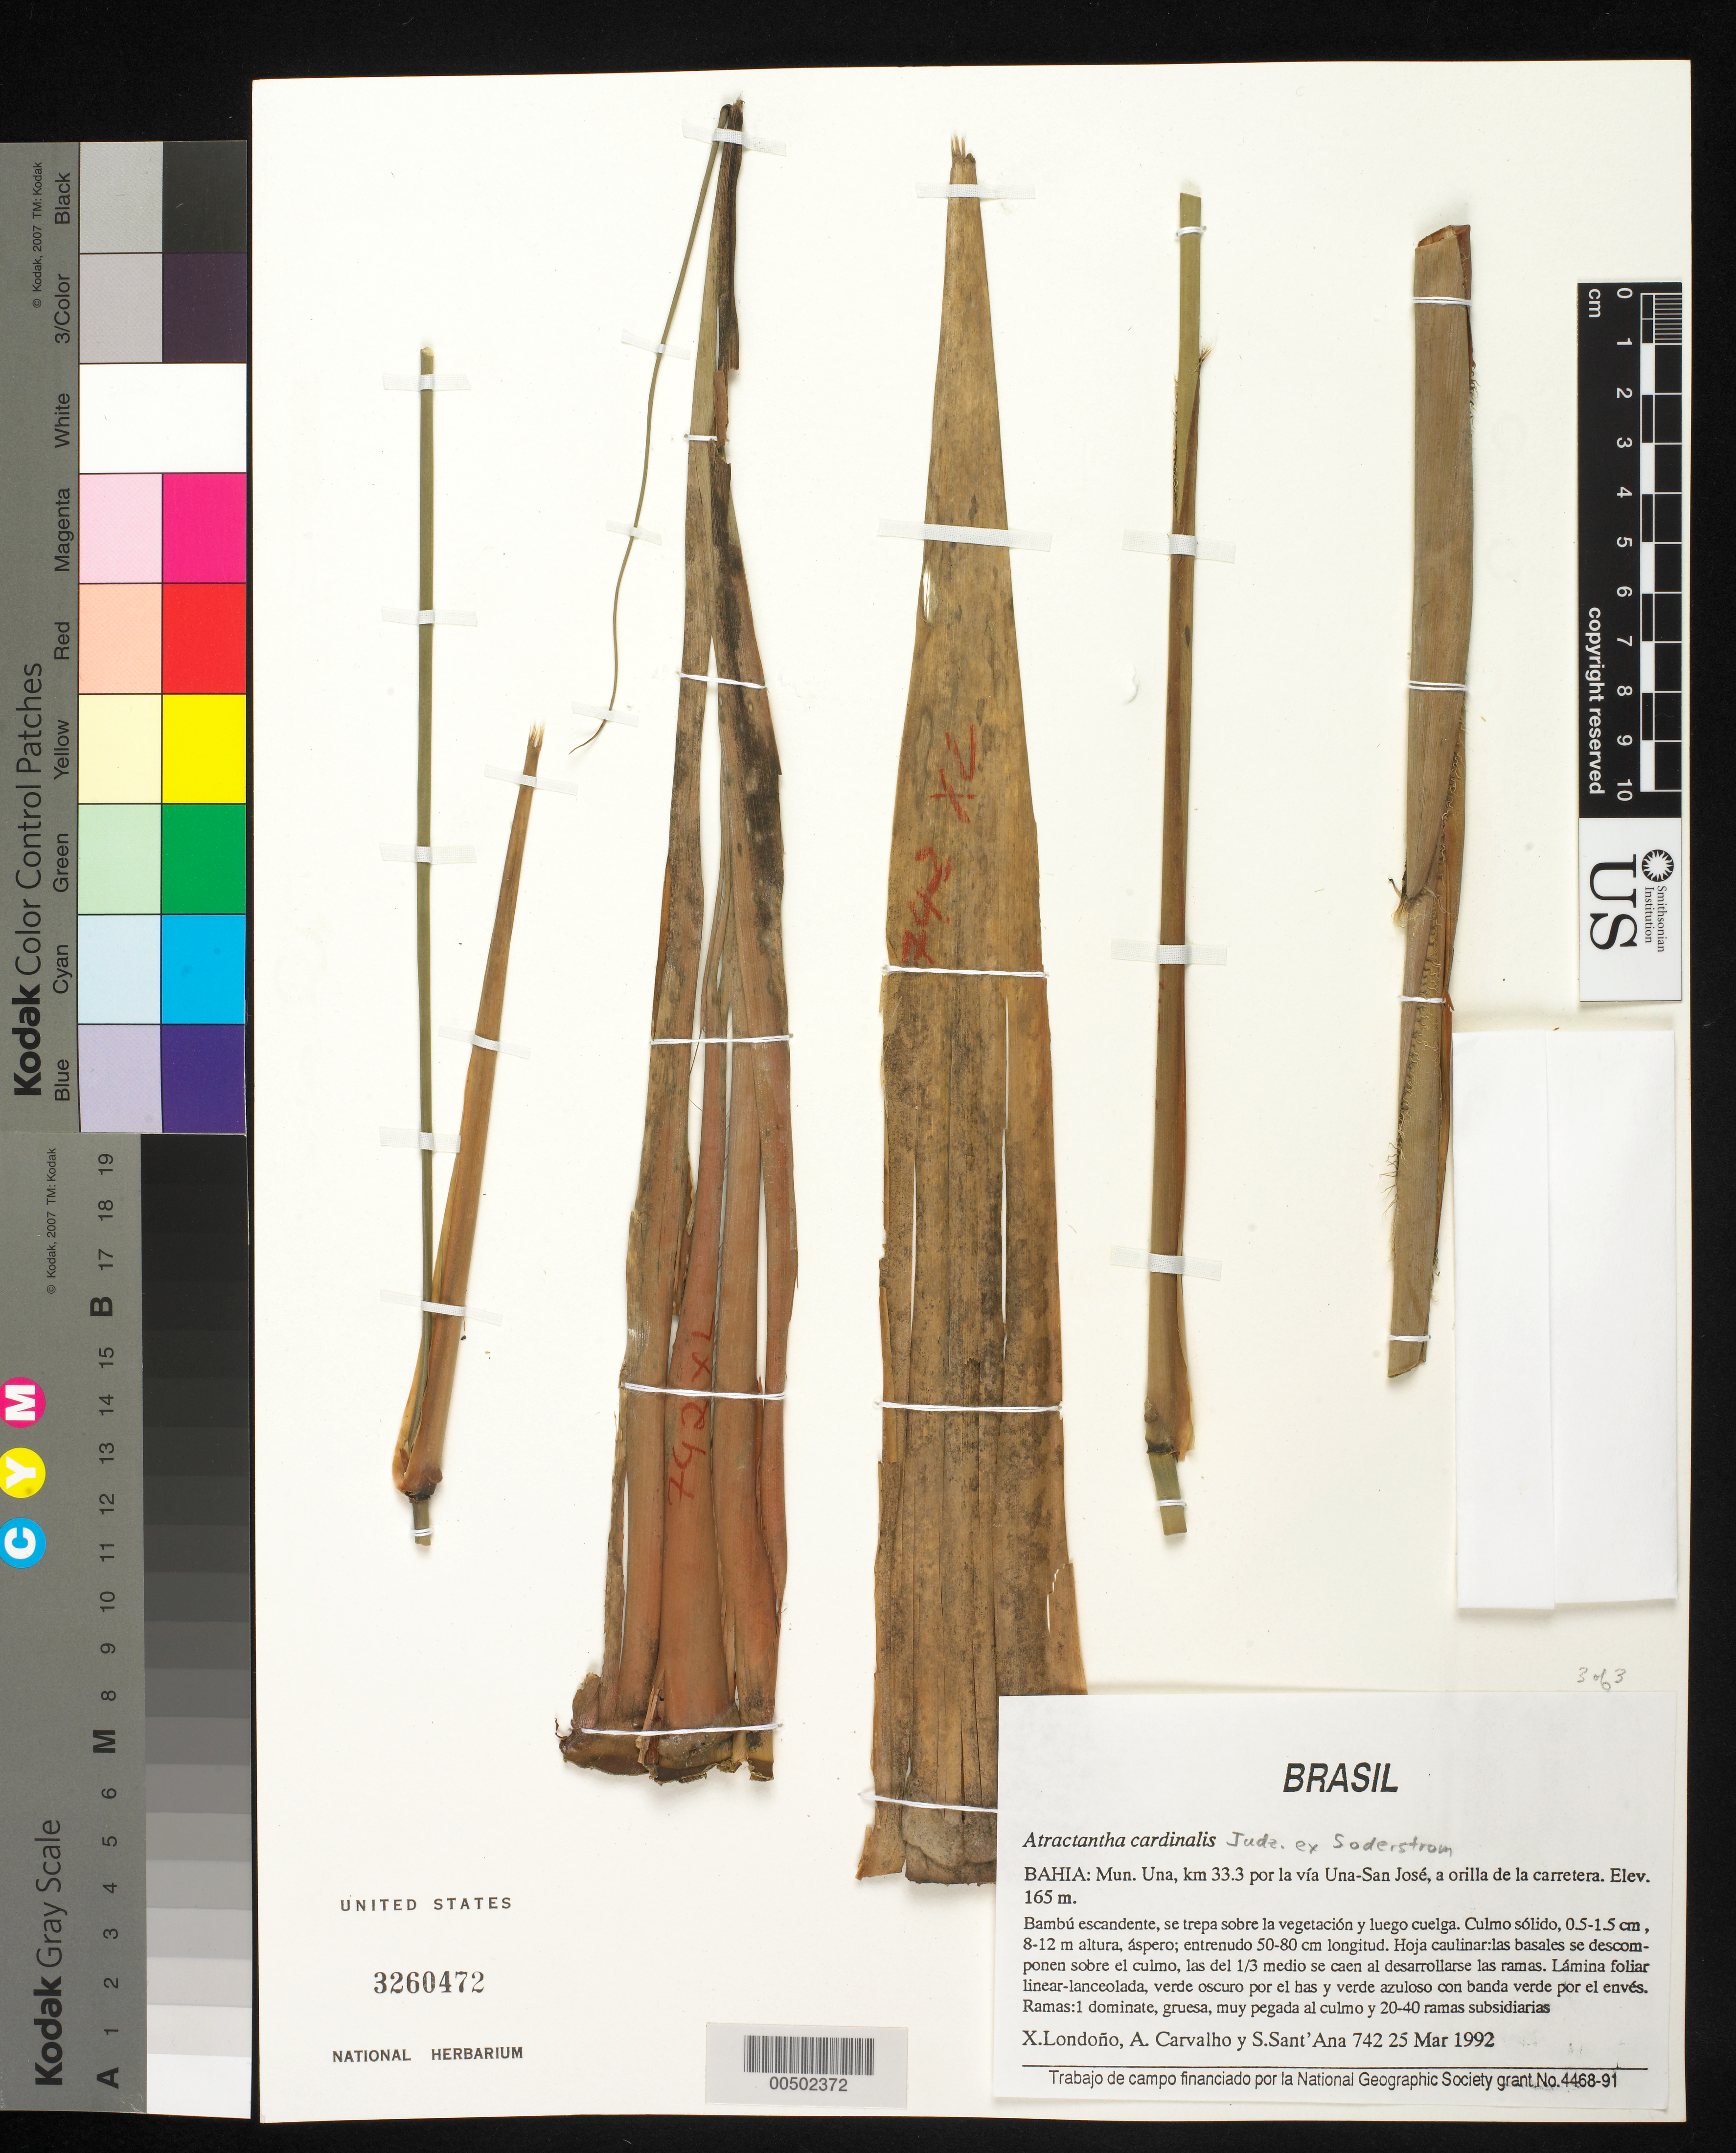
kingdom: Plantae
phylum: Tracheophyta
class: Liliopsida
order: Poales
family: Poaceae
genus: Atractantha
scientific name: Atractantha cardinalis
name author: Judz.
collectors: X. Londoño, A. Carvalho & S. C. Sant' Ana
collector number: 742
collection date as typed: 25 Mar 1992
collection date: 1992-03-25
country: Brazil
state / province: Bahia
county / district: Una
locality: Km 33.3 por la via una - san jose, a orilla de la carretera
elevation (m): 165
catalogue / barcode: US 3260472